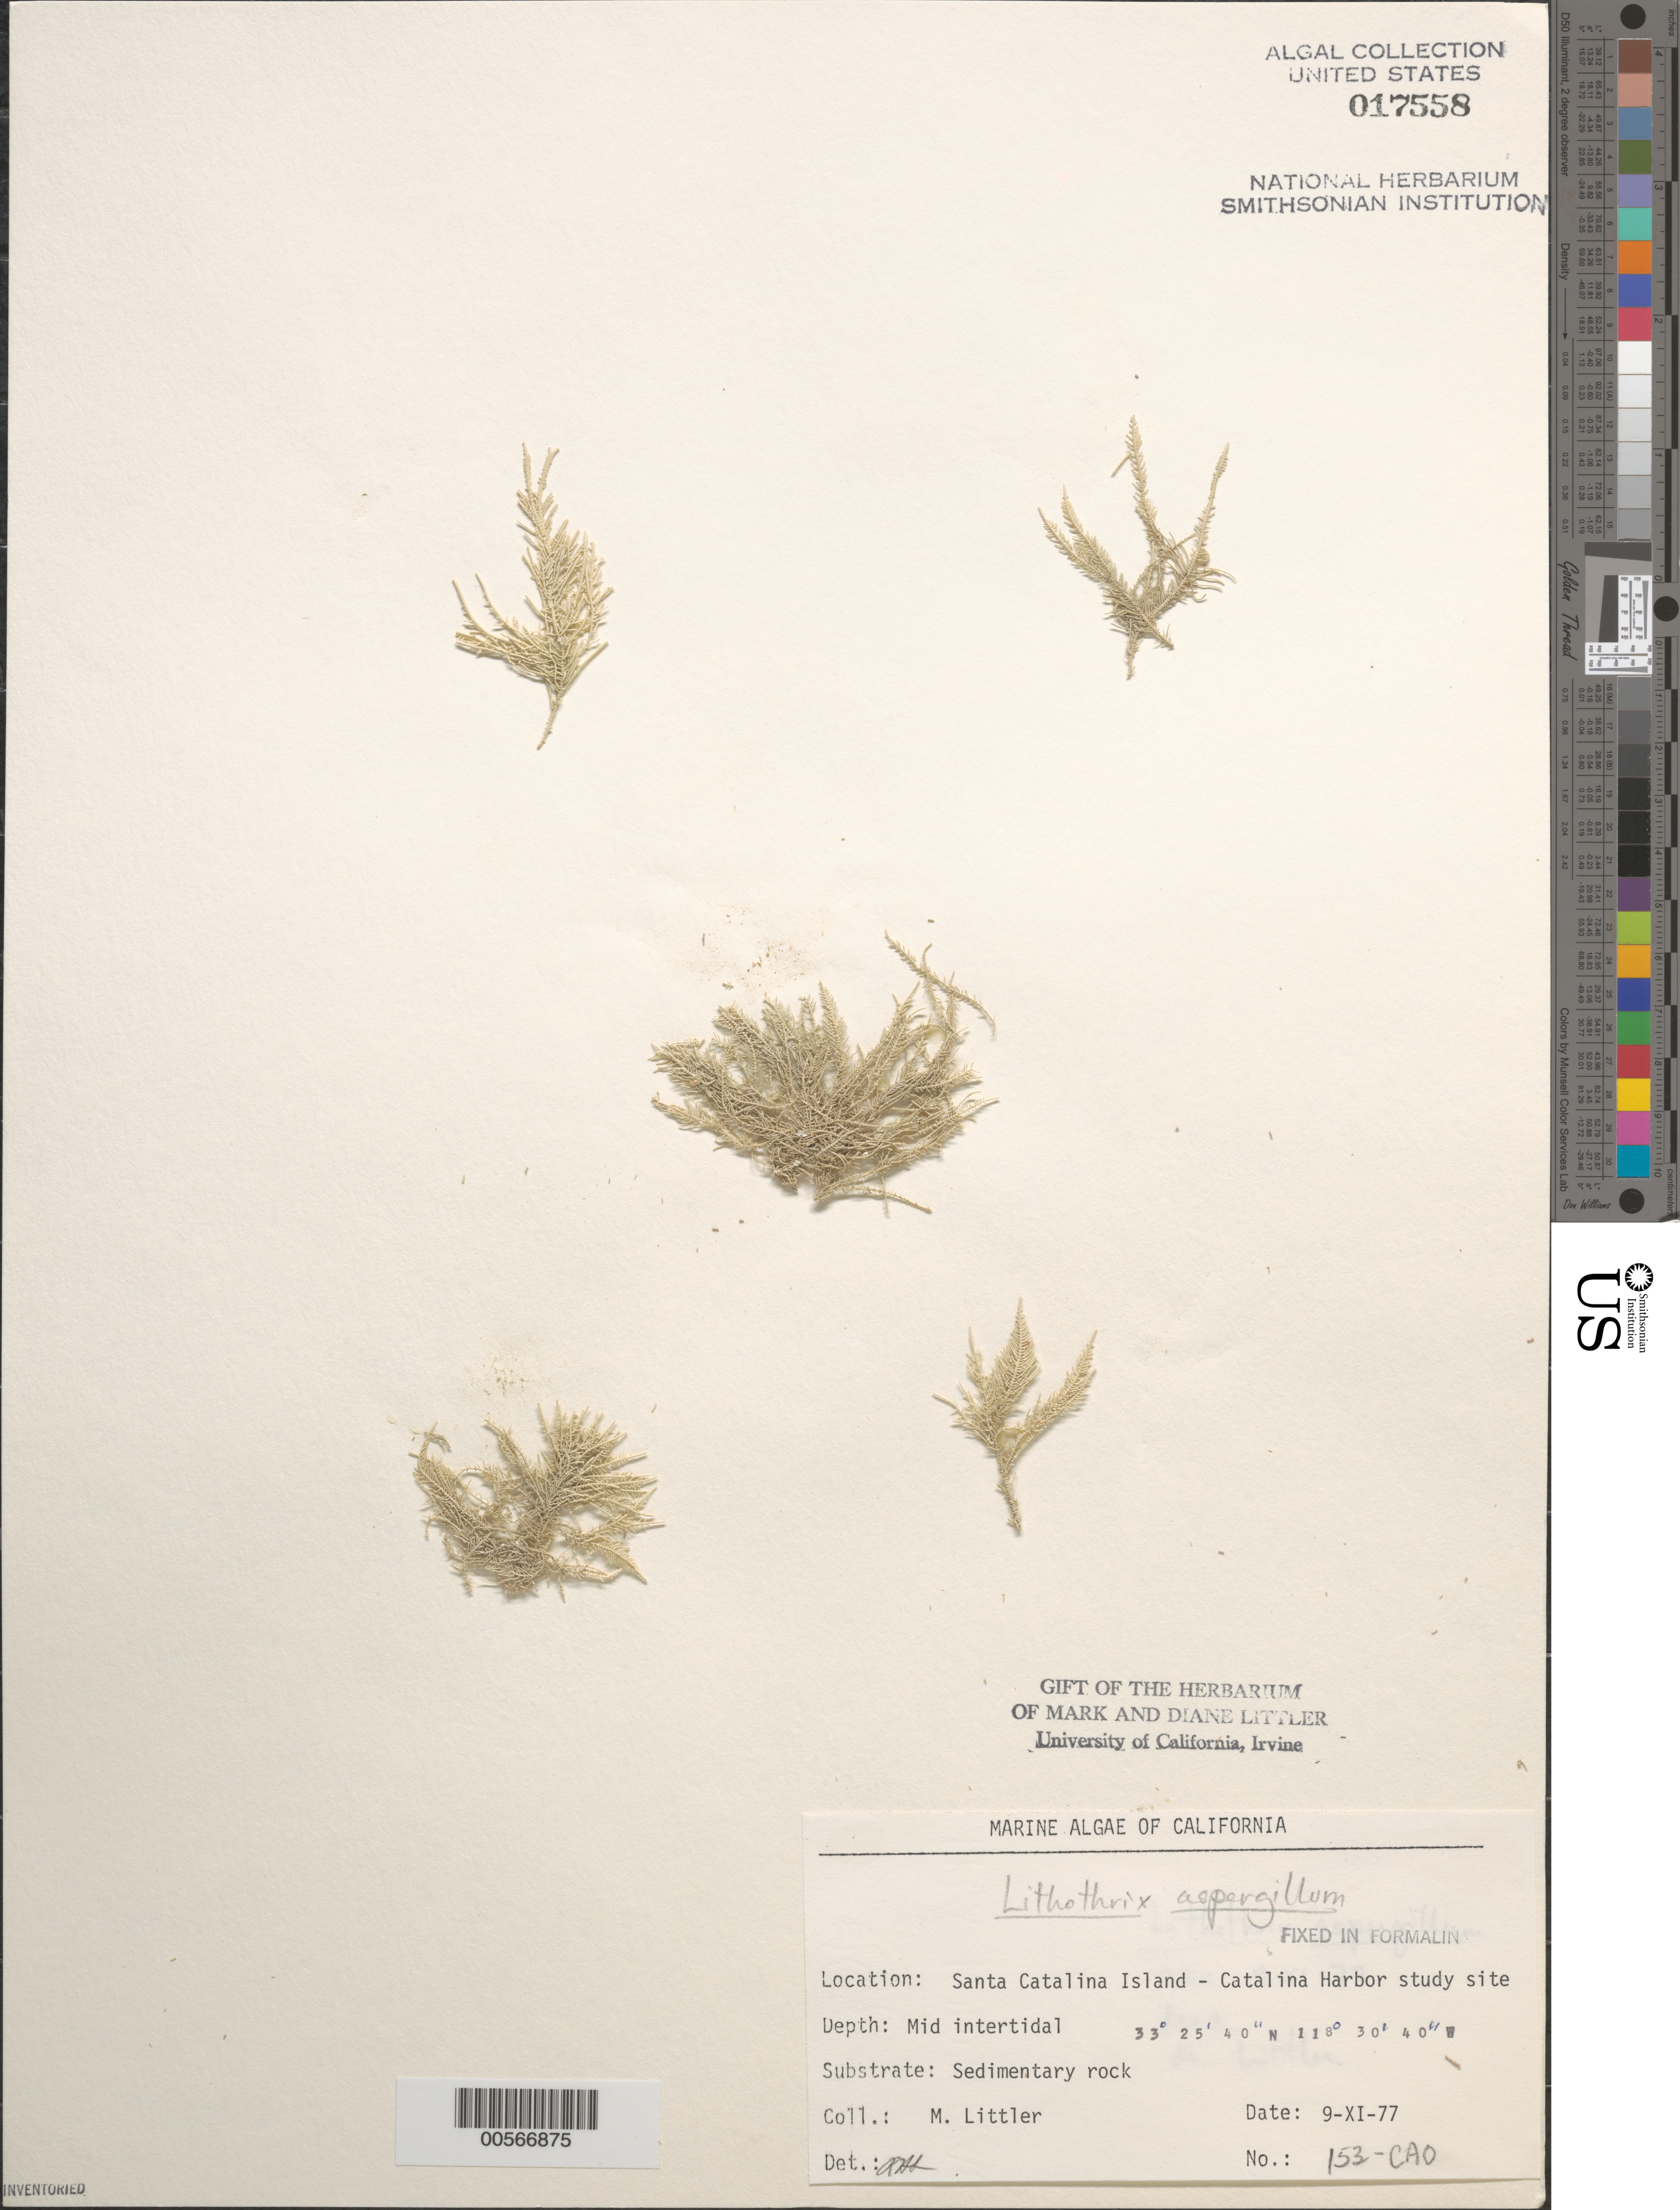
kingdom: Plantae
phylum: Rhodophyta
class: Florideophyceae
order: Corallinales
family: Lithophyllaceae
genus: Lithothrix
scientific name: Lithothrix aspergillum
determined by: Sims, Robert H.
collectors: M. M. Littler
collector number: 153-cao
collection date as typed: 09 Nov 1977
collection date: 1977-11-09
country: United States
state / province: California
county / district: Los Angeles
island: Santa Catalina Island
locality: Catalina Harbor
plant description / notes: BLM-SOCALBIGHT Rocky Intertidal Survey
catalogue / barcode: US 17558